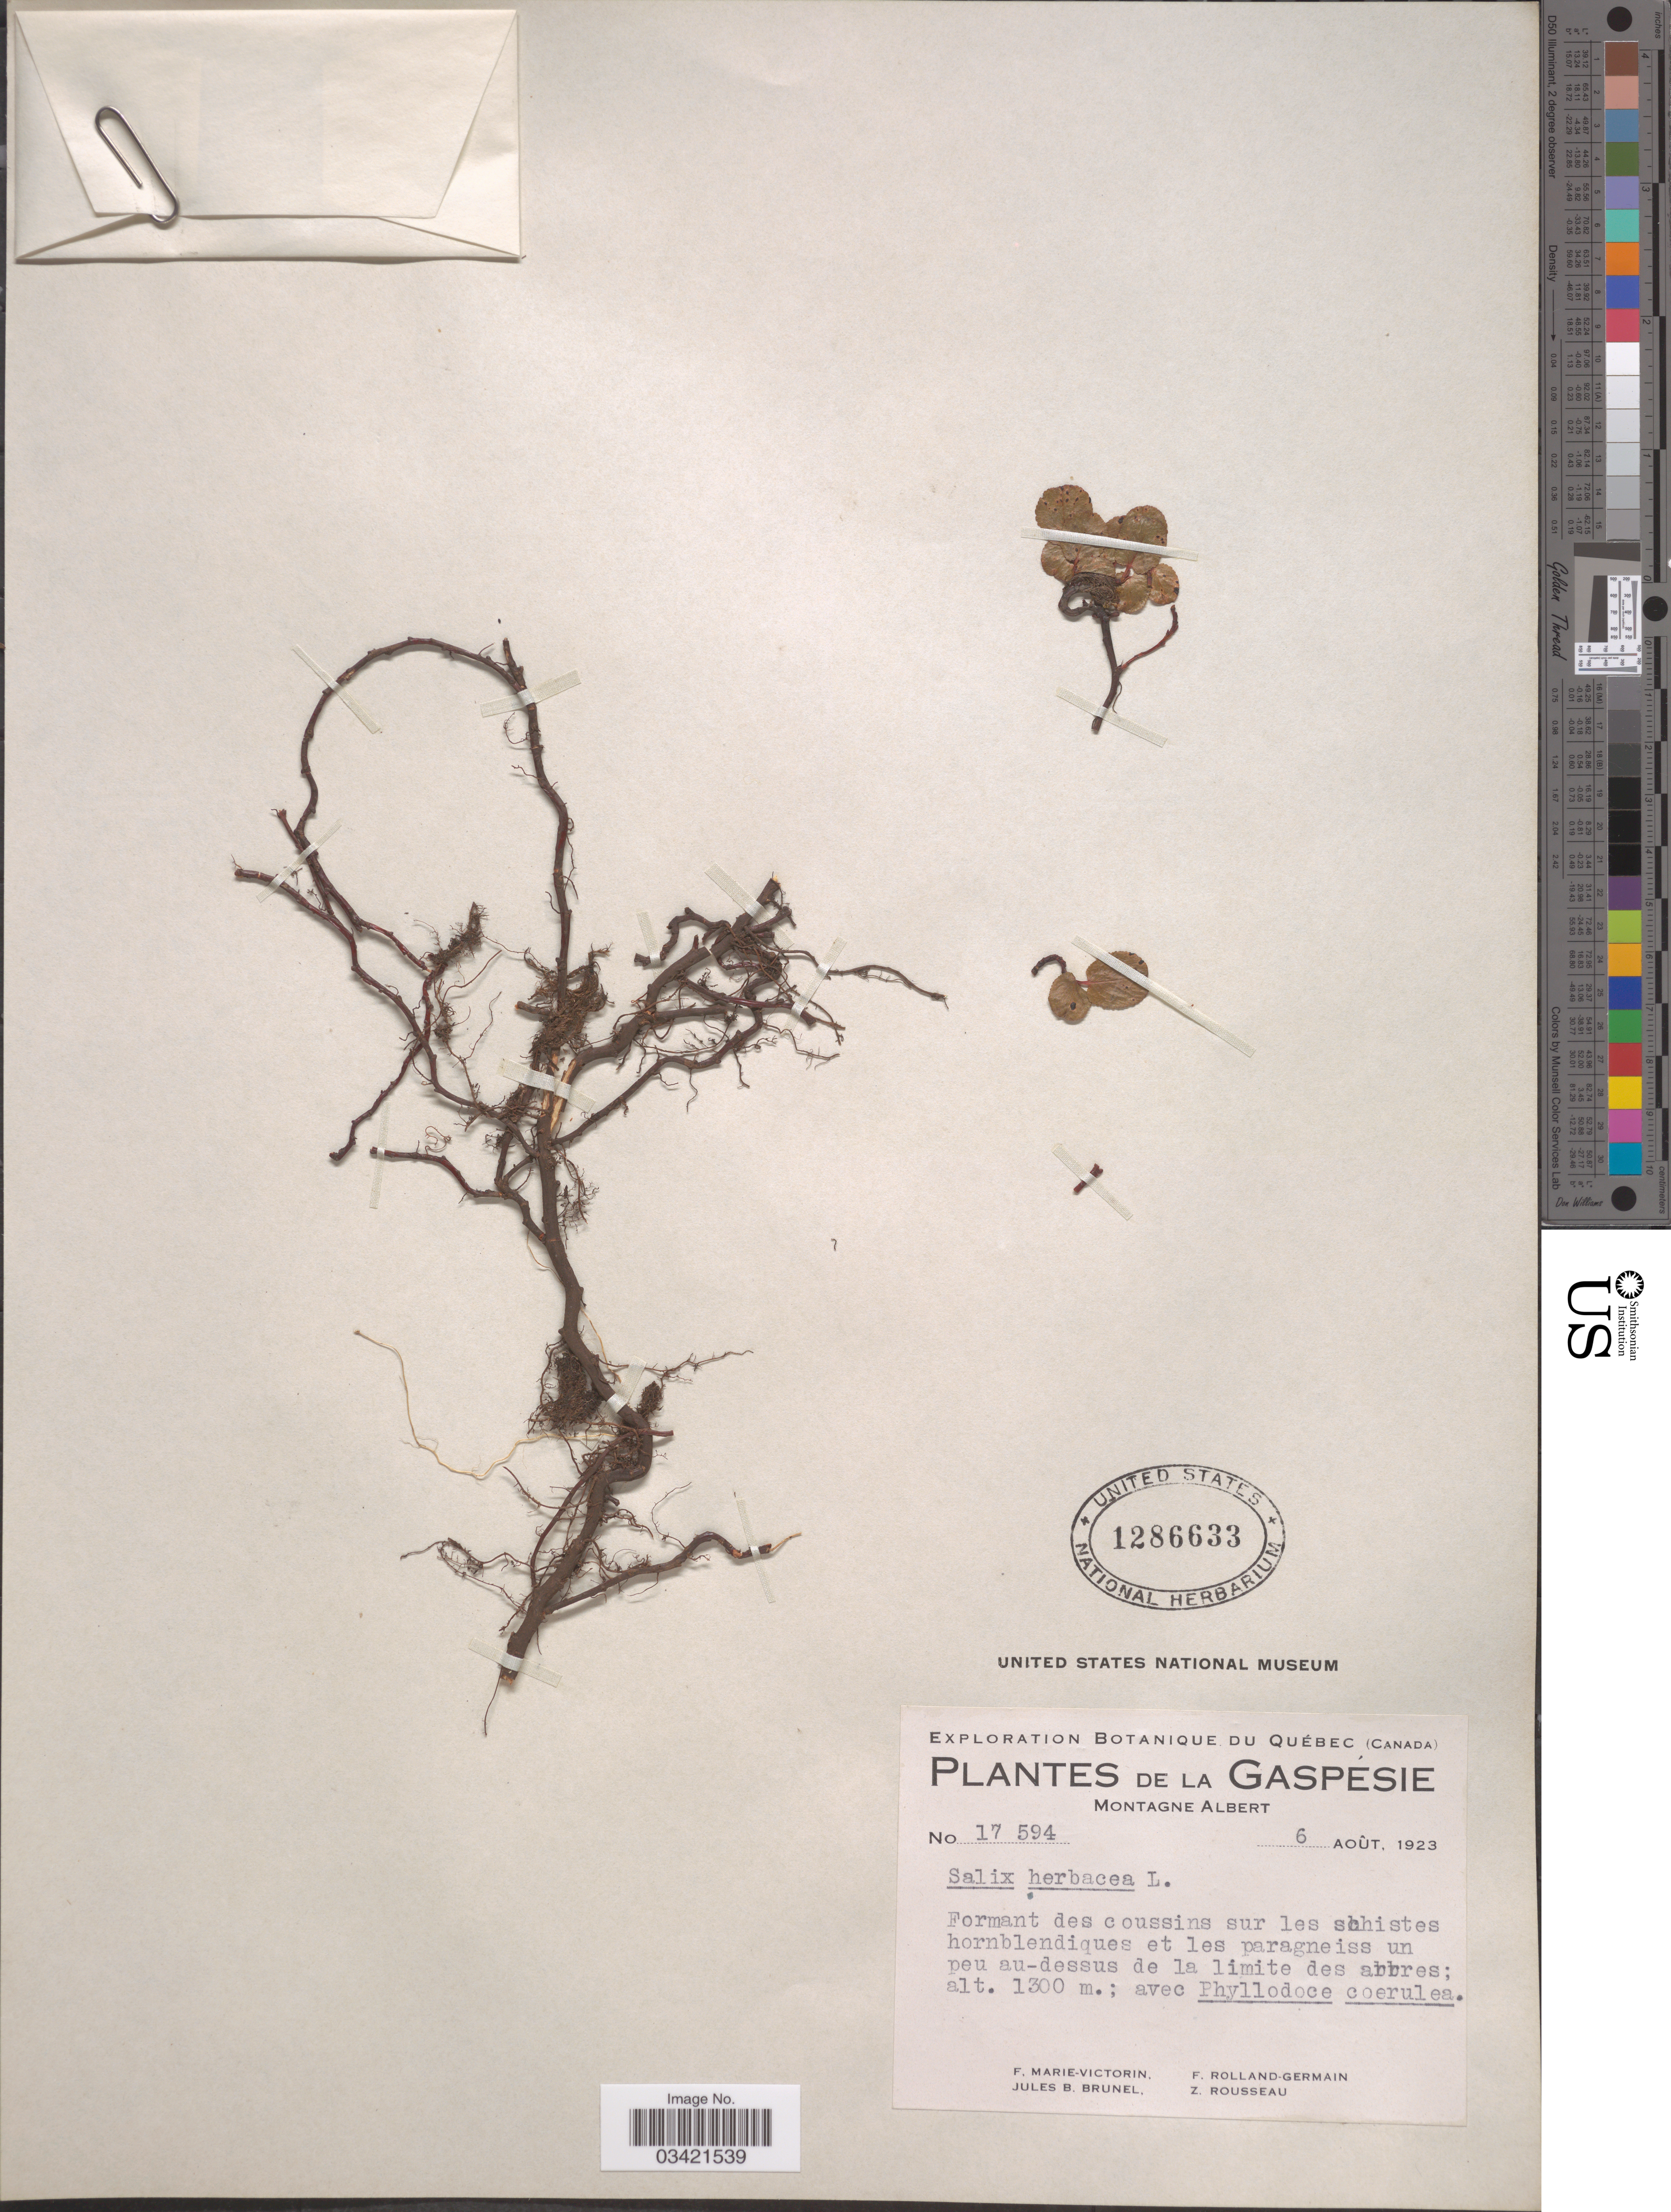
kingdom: Plantae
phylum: Tracheophyta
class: Magnoliopsida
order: Malpighiales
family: Salicaceae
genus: Salix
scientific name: Salix herbacea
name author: L.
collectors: F. Marie-Victorin, J. Brunel, Rolland-Germain & Z. Rousseau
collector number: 17594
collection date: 1923-08-06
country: Canada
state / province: Quebec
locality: La Gaspesie. Montagne Albert.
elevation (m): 1300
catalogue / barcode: US 1286633